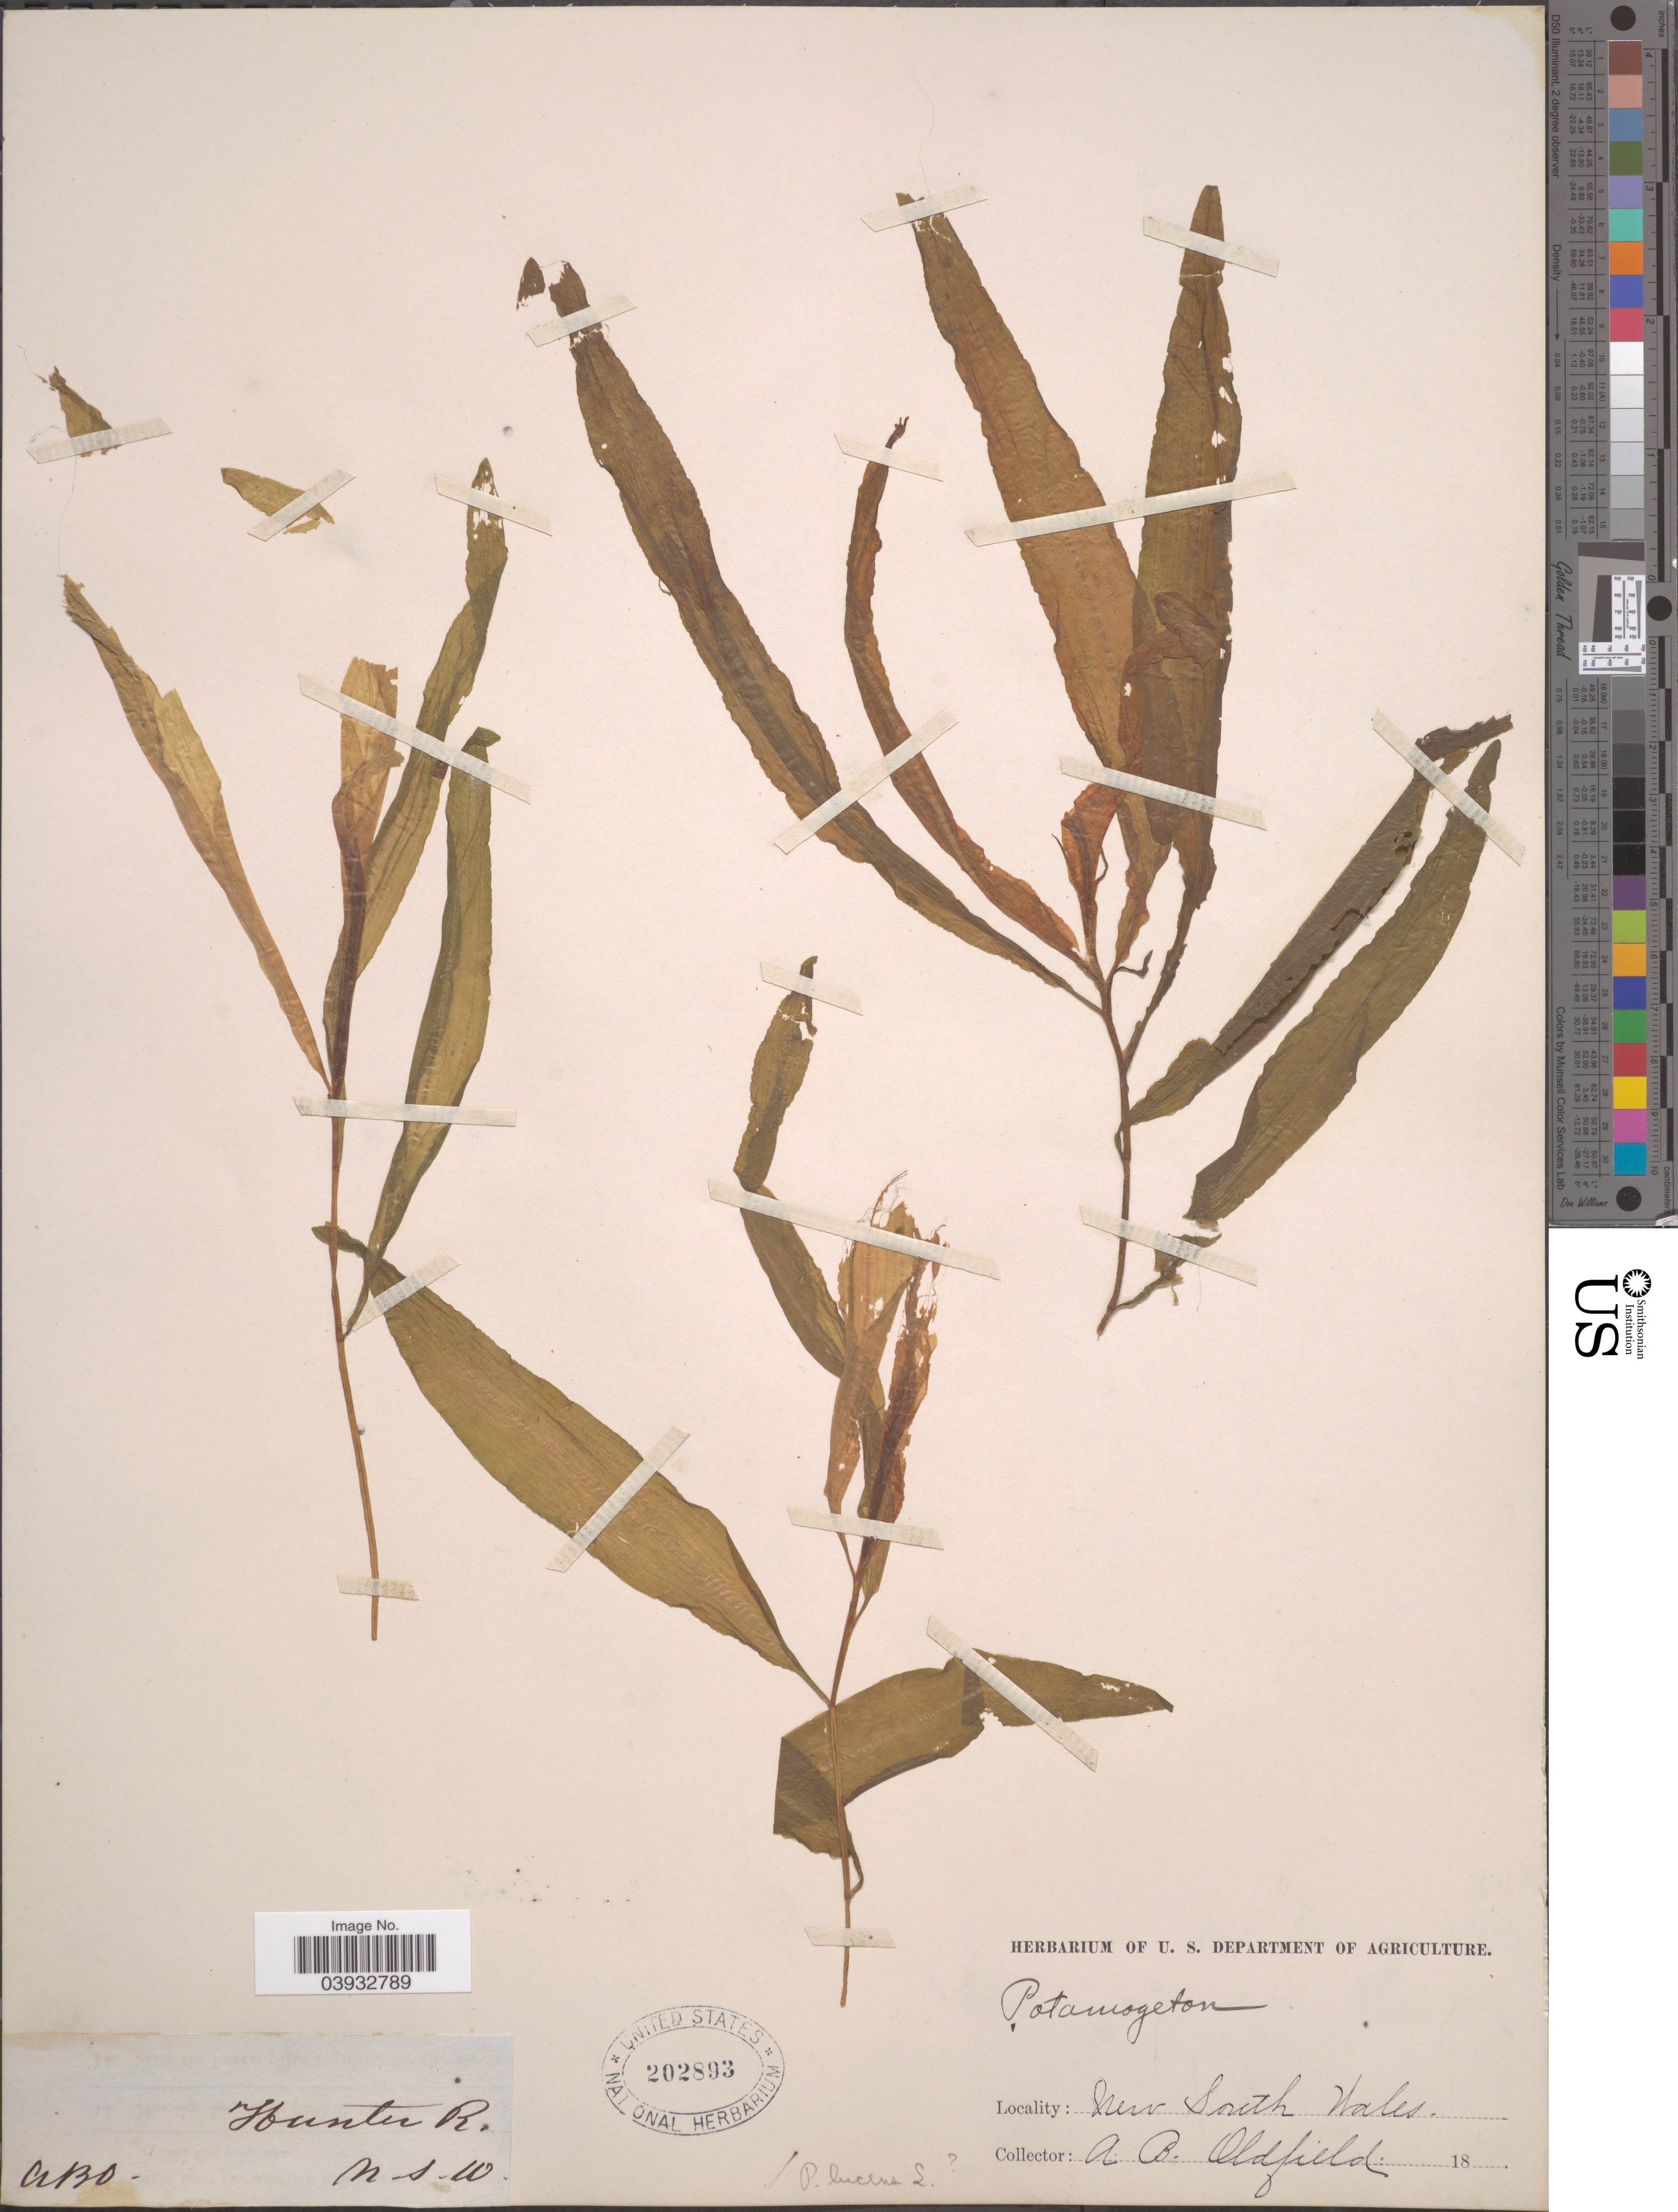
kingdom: Plantae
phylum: Tracheophyta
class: Liliopsida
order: Alismatales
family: Potamogetonaceae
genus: Potamogeton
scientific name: Potamogeton lucens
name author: L.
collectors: A. Oldfield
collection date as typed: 18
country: Australia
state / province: New South Wales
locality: Hunter R.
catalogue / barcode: US 202893